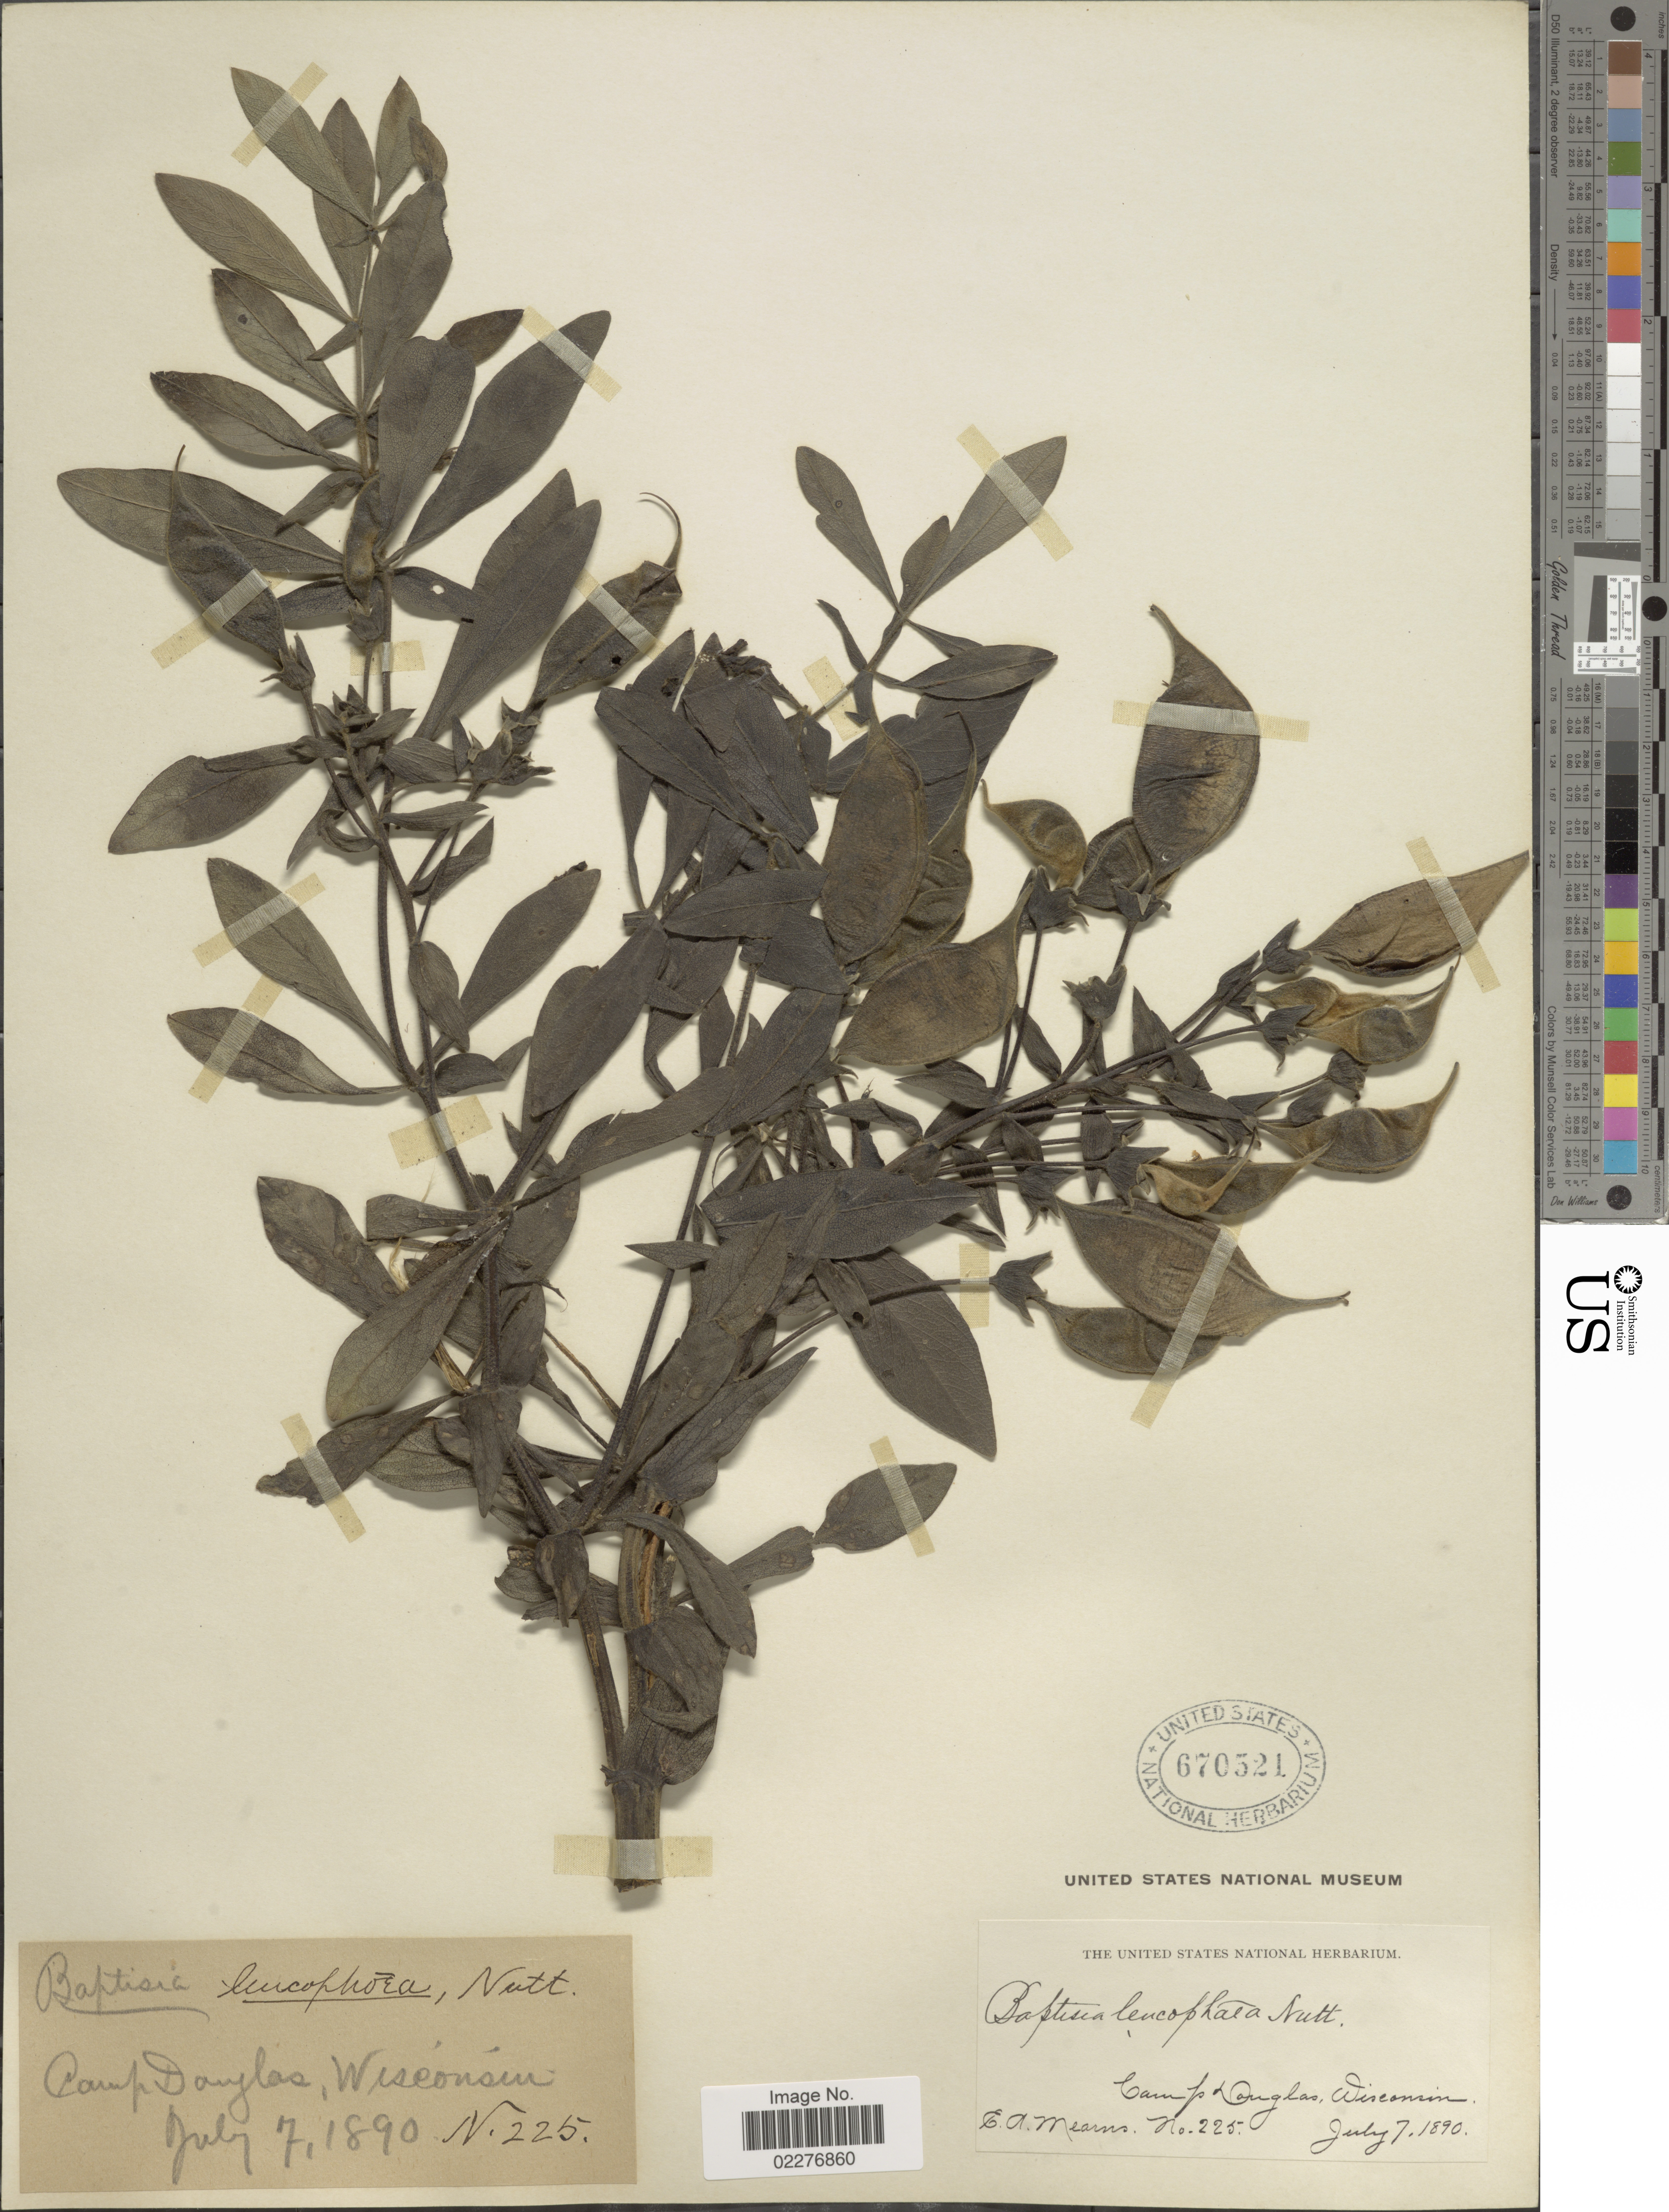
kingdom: Plantae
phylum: Tracheophyta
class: Magnoliopsida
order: Fabales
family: Fabaceae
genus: Baptisia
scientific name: Baptisia leucophaea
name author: Nutt.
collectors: E. A. Mearns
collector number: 225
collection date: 1890-07-07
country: United States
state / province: Wisconsin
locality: Camp Douglas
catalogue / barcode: US 670521